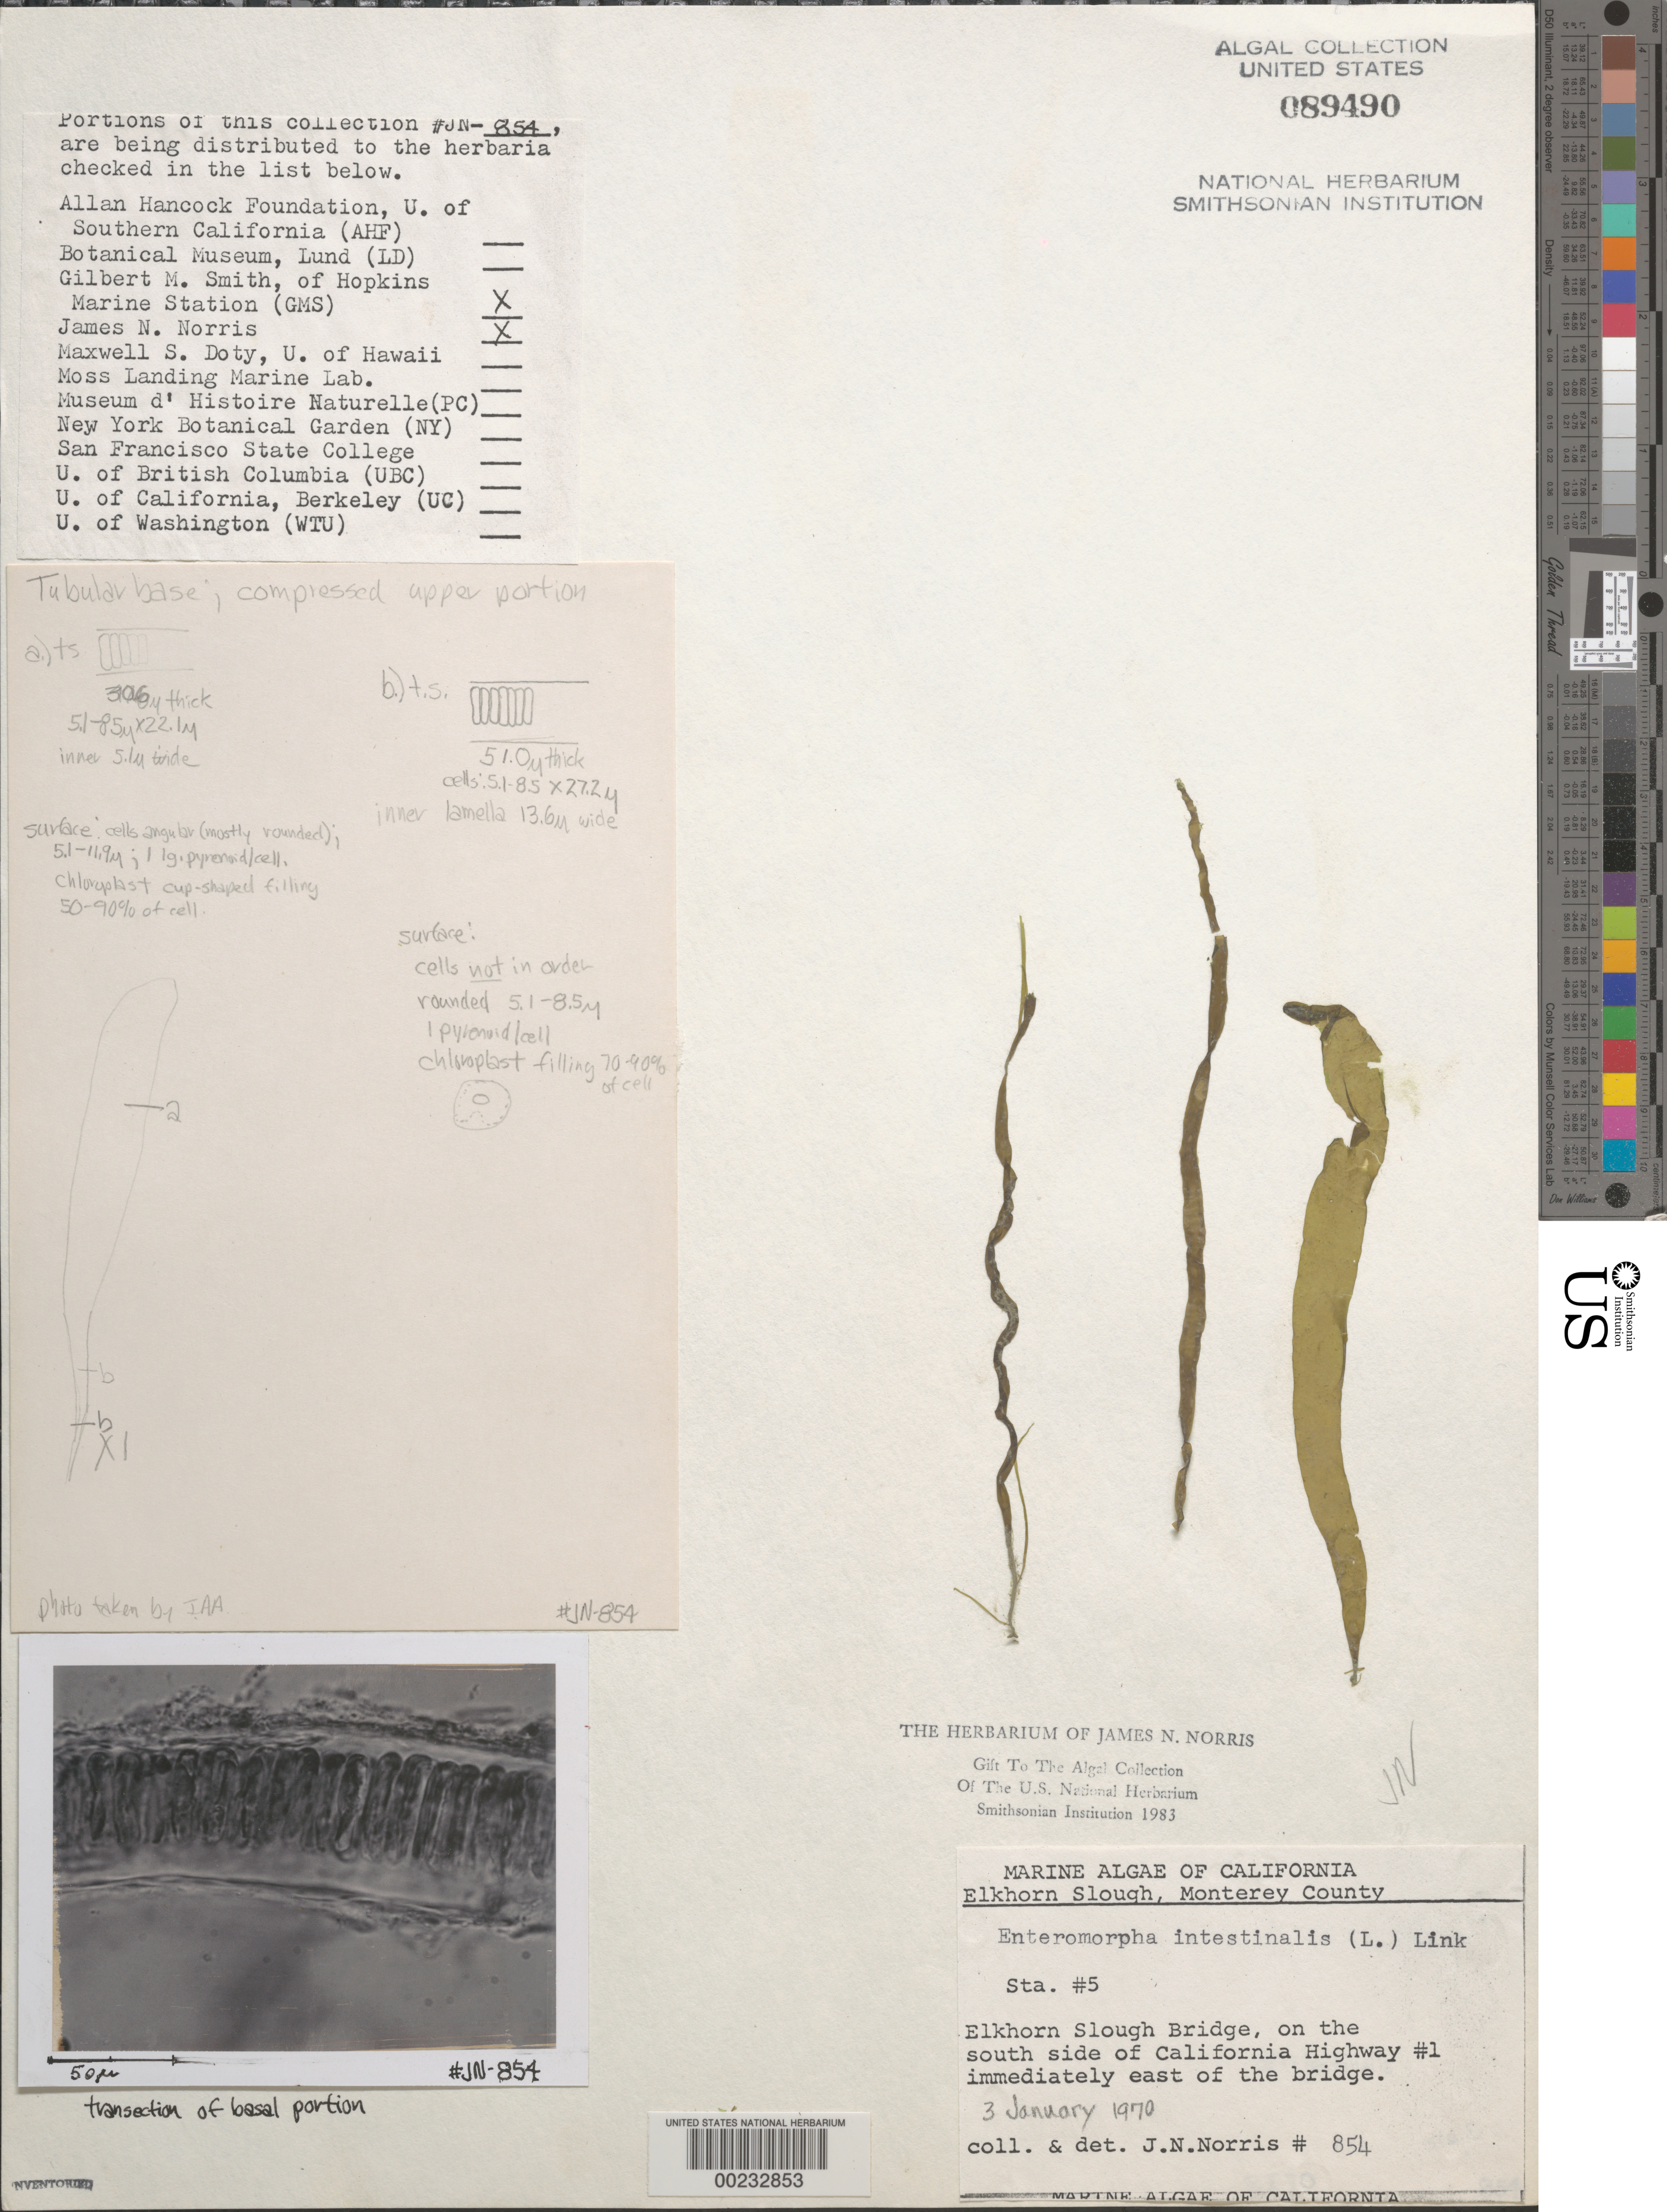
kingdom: Plantae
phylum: Chlorophyta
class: Ulvophyceae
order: Ulvales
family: Ulvaceae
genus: Ulva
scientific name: Ulva intestinalis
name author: L.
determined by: Algae name updating Project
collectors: J. N. Norris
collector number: JN-854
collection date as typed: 03 Jan 1970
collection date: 1970-01-03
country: United States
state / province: California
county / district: Monterey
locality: Elkhorn Slough, Elkhorn Slough Bridge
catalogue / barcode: US 89490